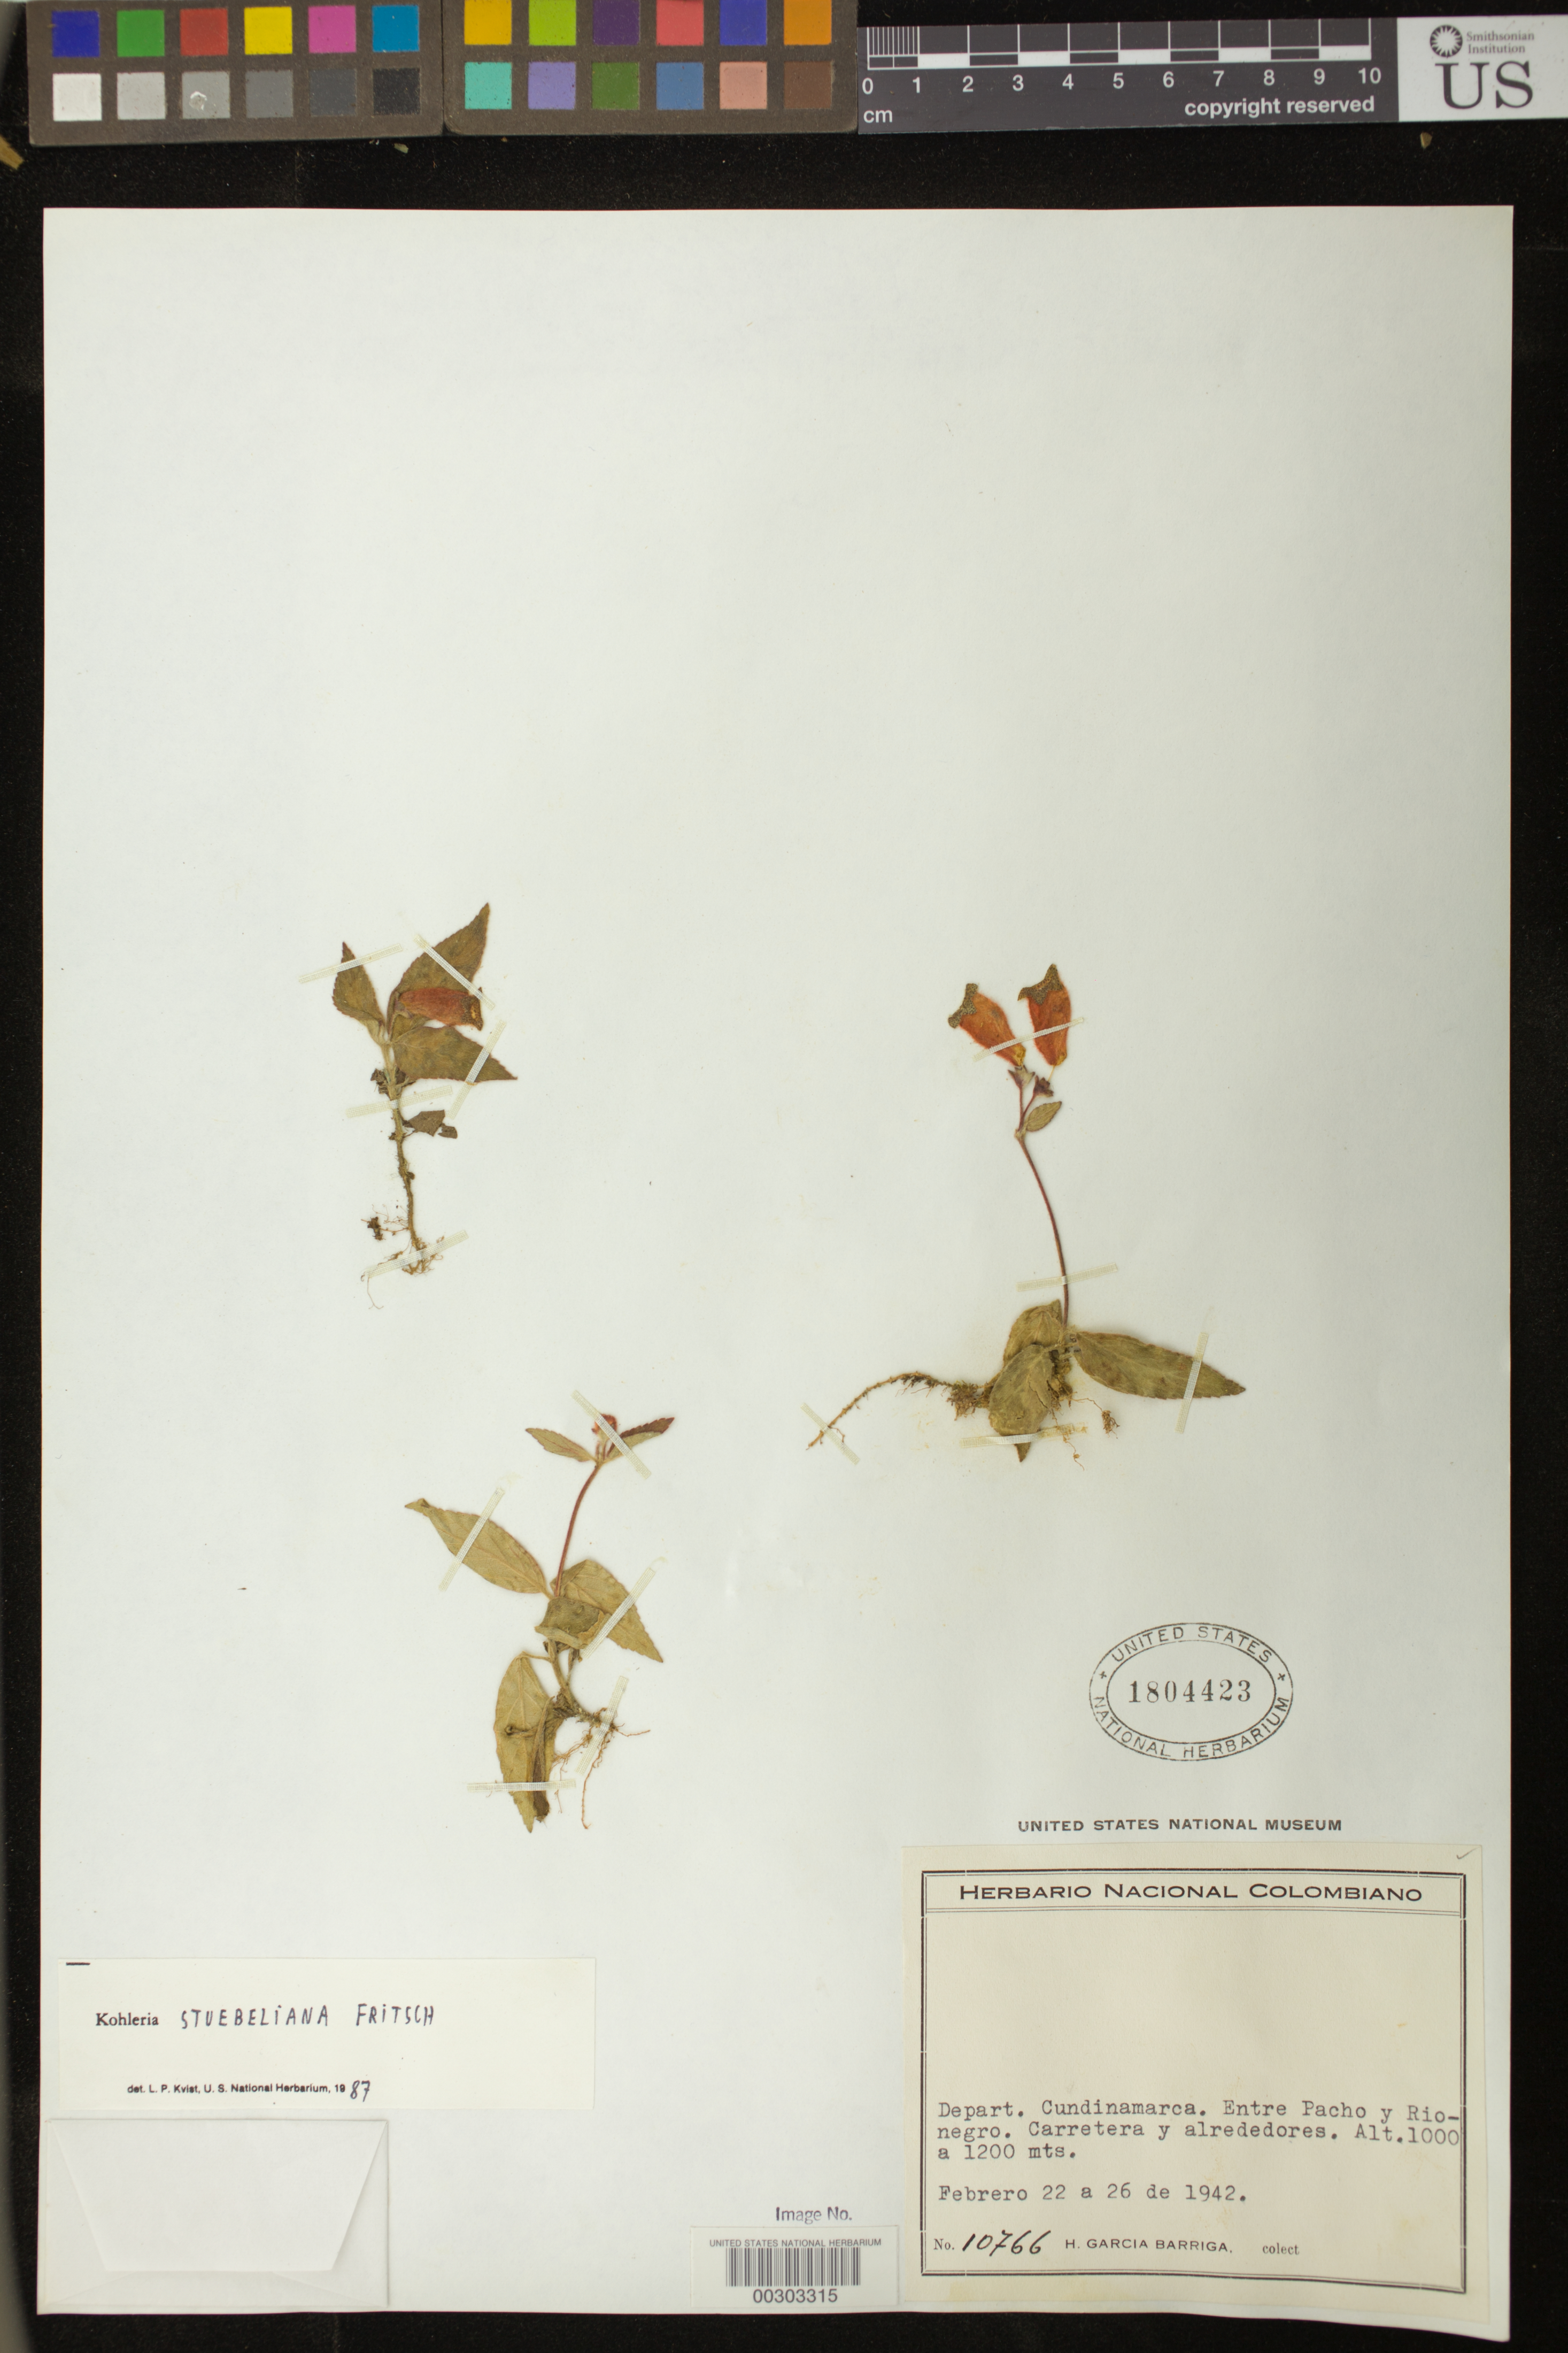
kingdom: Plantae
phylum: Tracheophyta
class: Magnoliopsida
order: Lamiales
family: Gesneriaceae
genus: Kohleria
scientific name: Kohleria stuebeliana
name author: Fritsch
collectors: H. García Barriga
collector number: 10766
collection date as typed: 22-26 Feb 1942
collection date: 1942-02-22/1942-02-26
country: Colombia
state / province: Cundinamarca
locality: Between Pacho and Rio Negro, highway and environs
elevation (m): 1000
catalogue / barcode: US 1804423